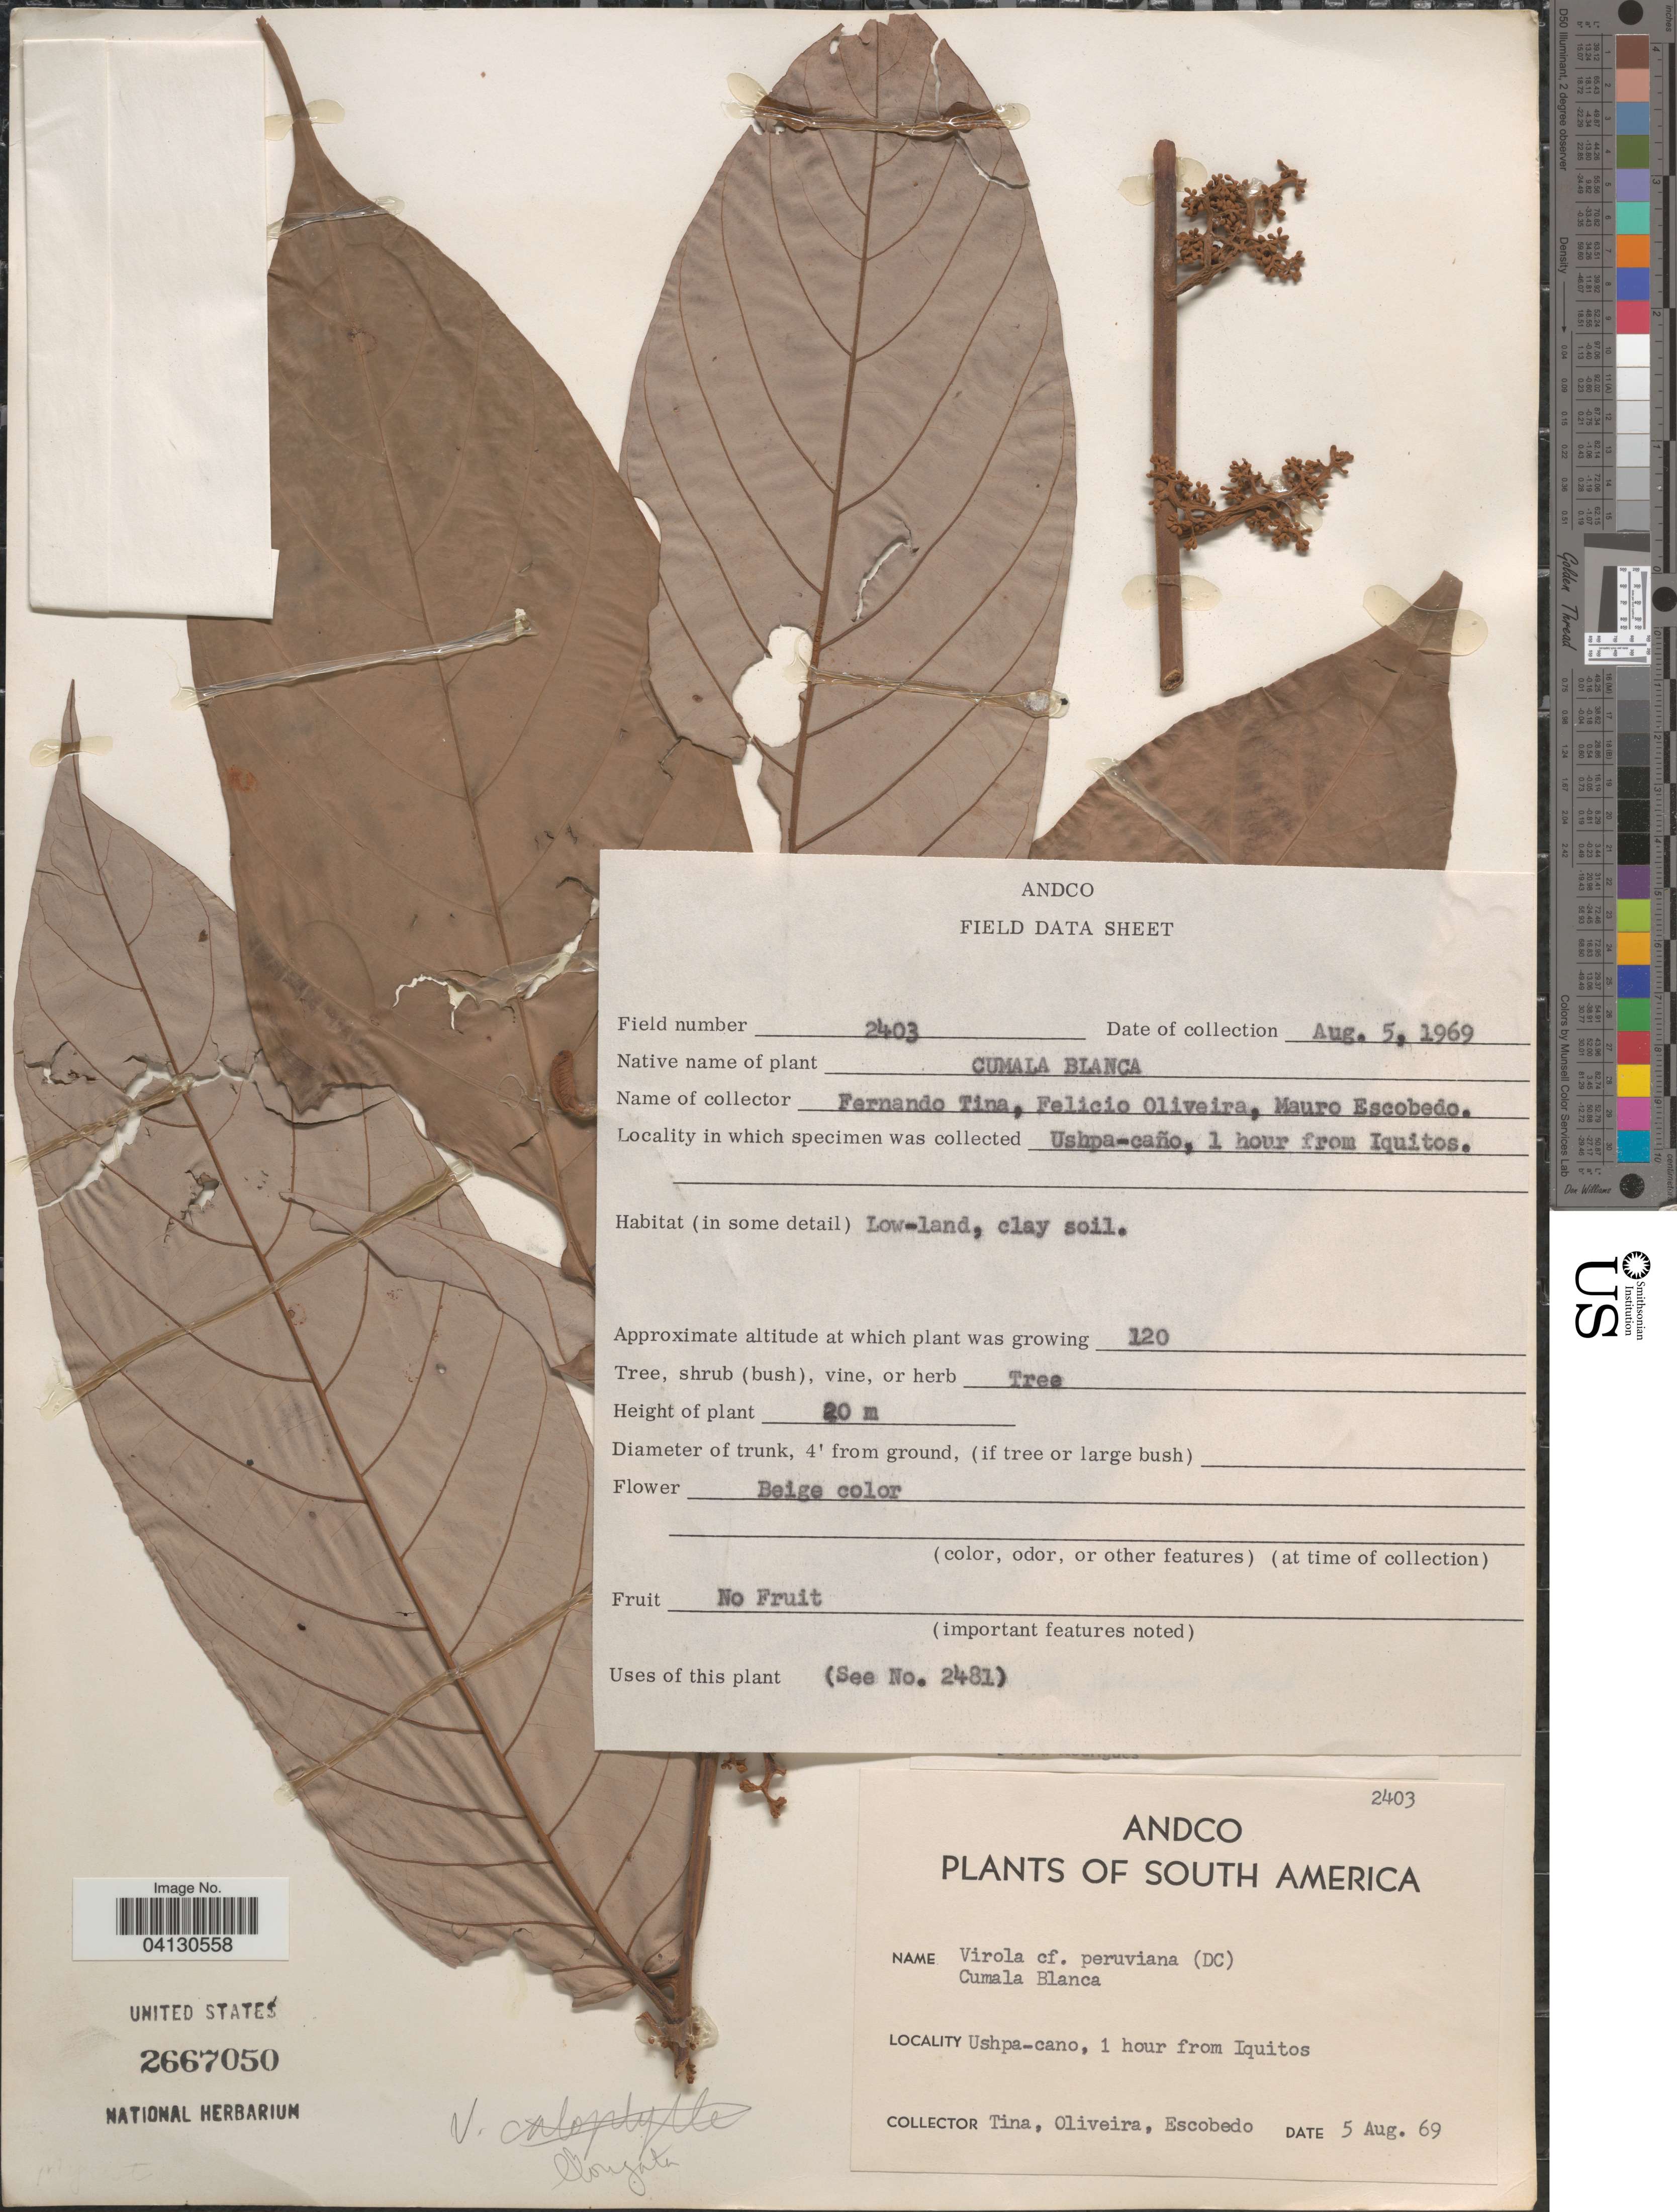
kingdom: Plantae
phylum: Tracheophyta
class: Magnoliopsida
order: Magnoliales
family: Myristicaceae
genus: Virola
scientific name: Virola peruviana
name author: (A. DC.) Warb.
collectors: F. Tina, F. Oliveira & M. Escobedo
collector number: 2403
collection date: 1969-08-05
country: Peru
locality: South America. Ushpa-caño, 1 hour from Iquitos.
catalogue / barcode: US 2667050